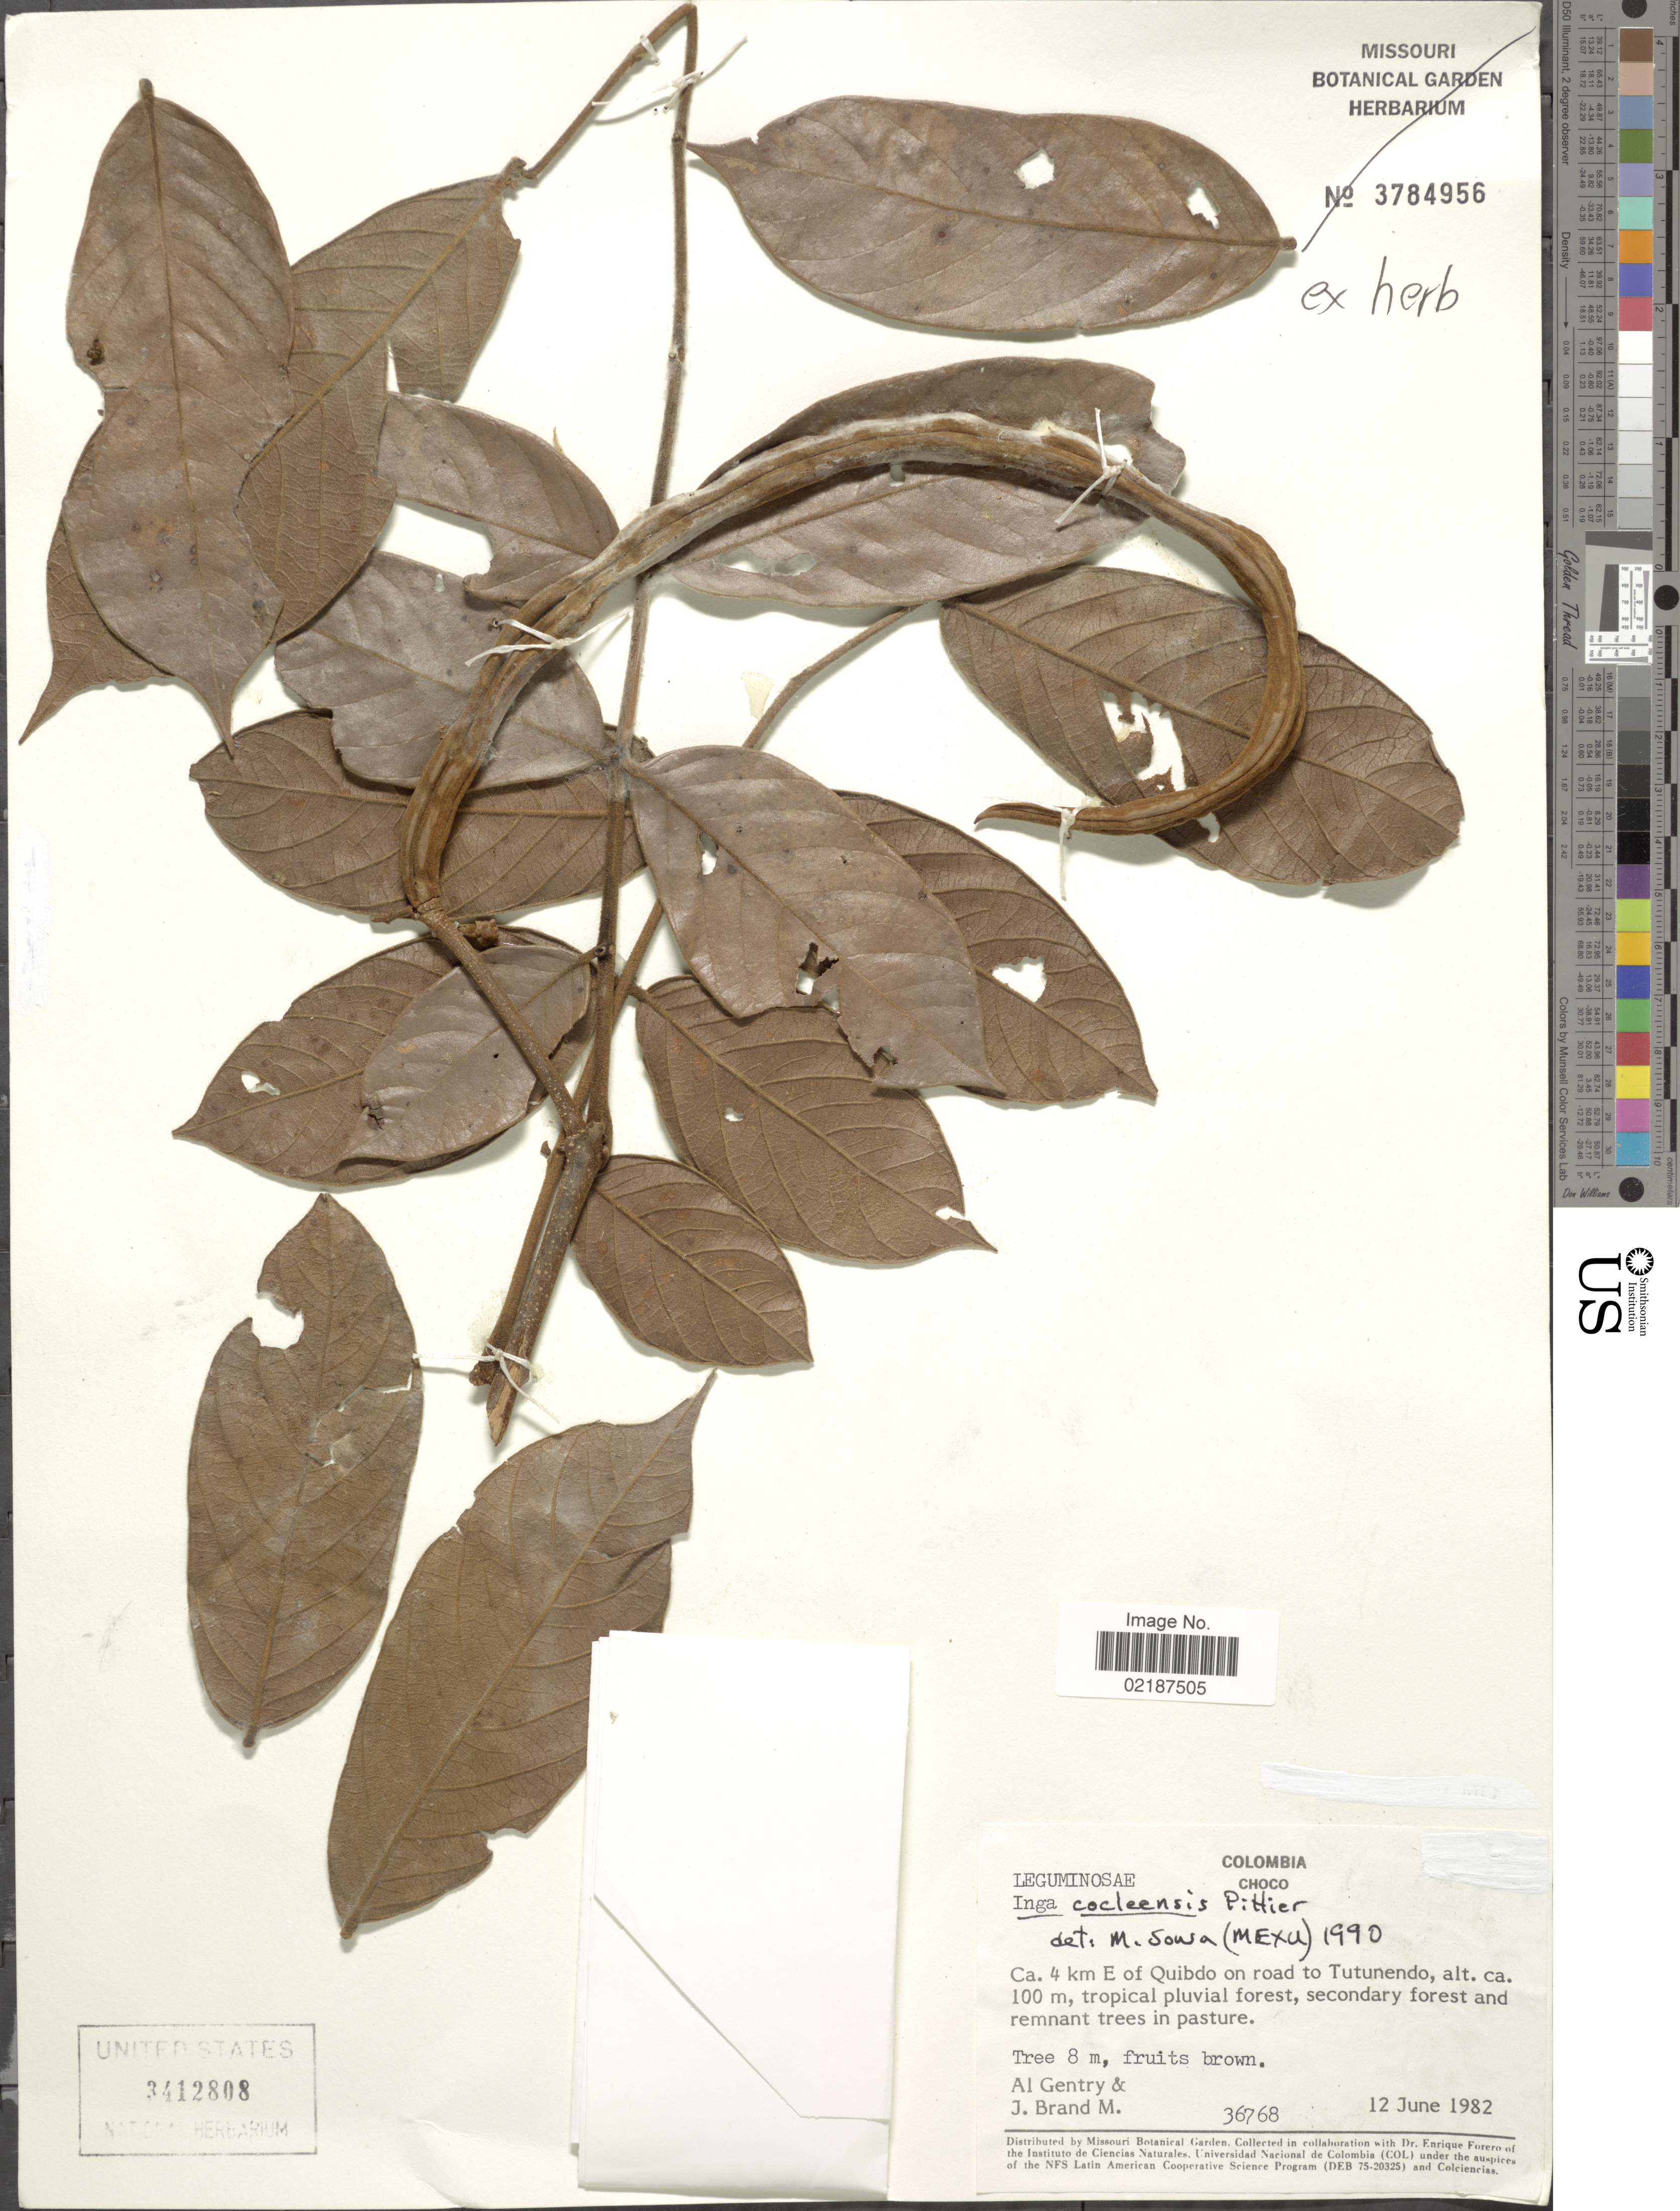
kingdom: Plantae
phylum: Tracheophyta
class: Magnoliopsida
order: Fabales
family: Fabaceae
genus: Inga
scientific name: Inga cocleensis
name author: Pittier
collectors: A. H. Gentry & J. Brand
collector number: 36768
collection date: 1982-06-12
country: Colombia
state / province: Chocó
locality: Ca. 4 km E of Quibdo on road to Tutunendo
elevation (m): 100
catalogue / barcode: US 3412808